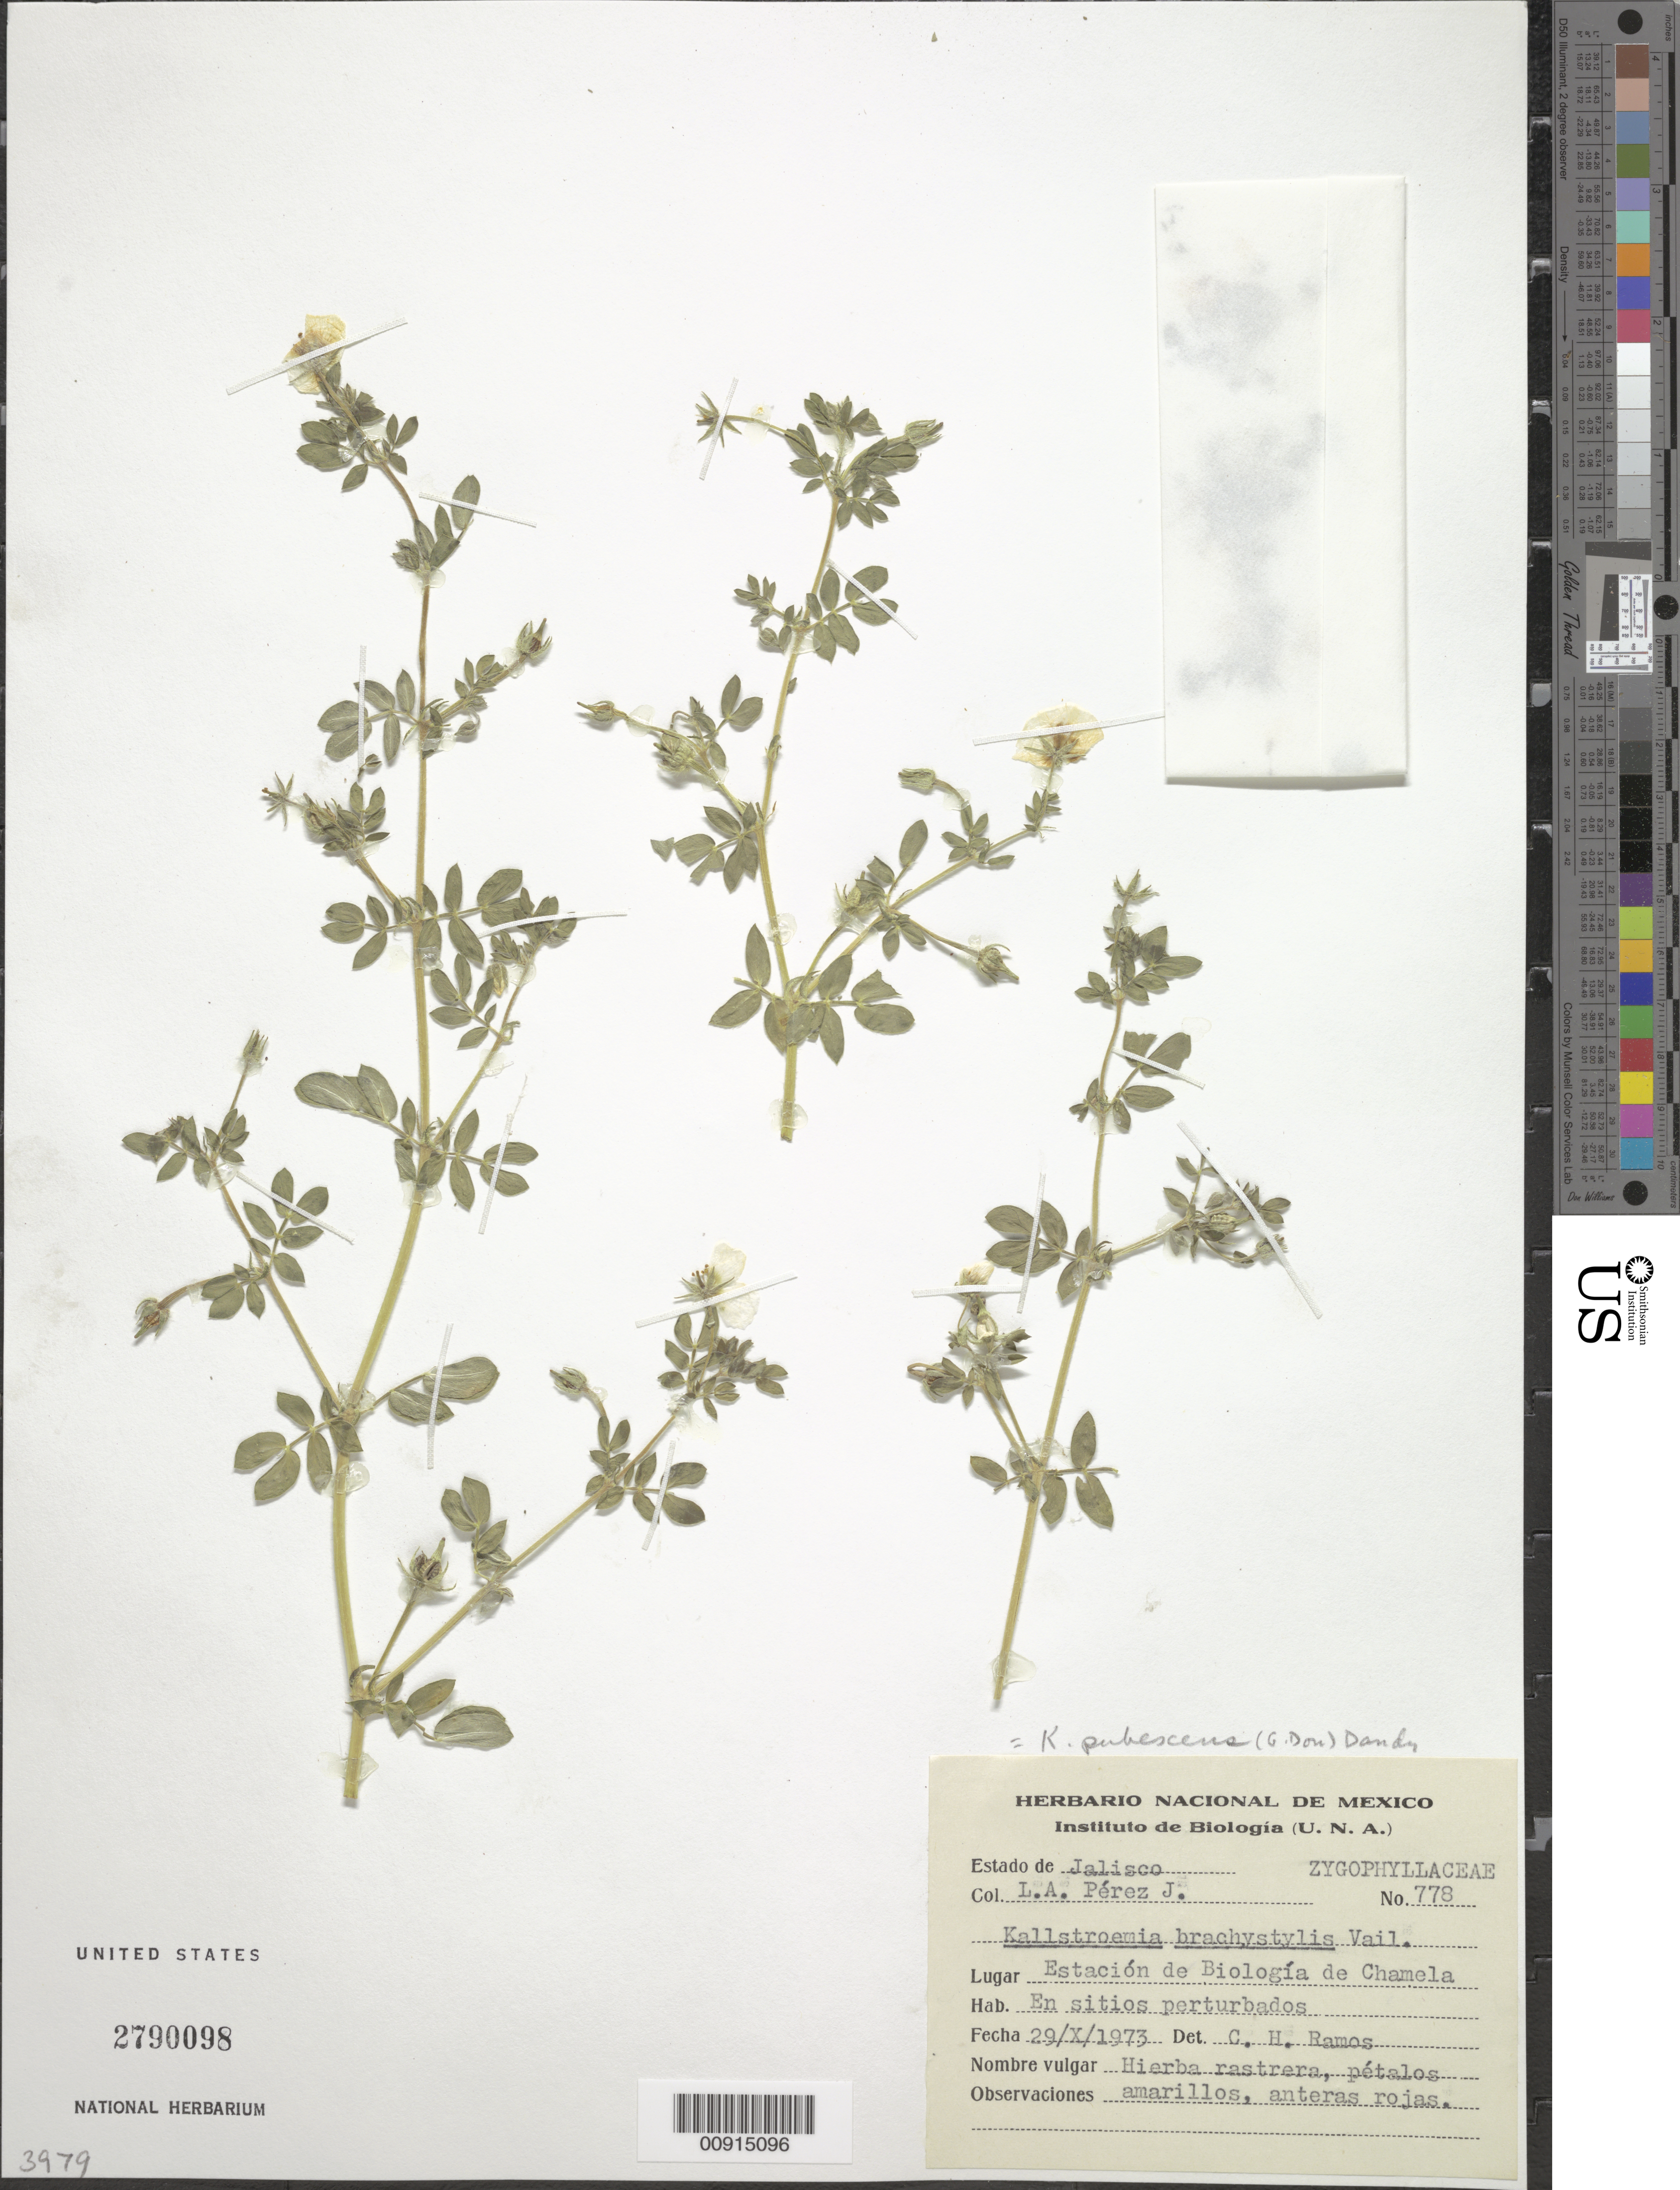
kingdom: Plantae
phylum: Tracheophyta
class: Magnoliopsida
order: Zygophyllales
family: Zygophyllaceae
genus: Kallstroemia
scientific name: Kallstroemia pubescens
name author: (G. Don) Dandy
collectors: L. Perez Jimenez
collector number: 778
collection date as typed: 29 Oct 1973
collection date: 1973-10-29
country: Mexico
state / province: Jalisco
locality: Jalisco: Estación de Biología de Chamela.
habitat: En sitios perturbados.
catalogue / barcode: US 2790098